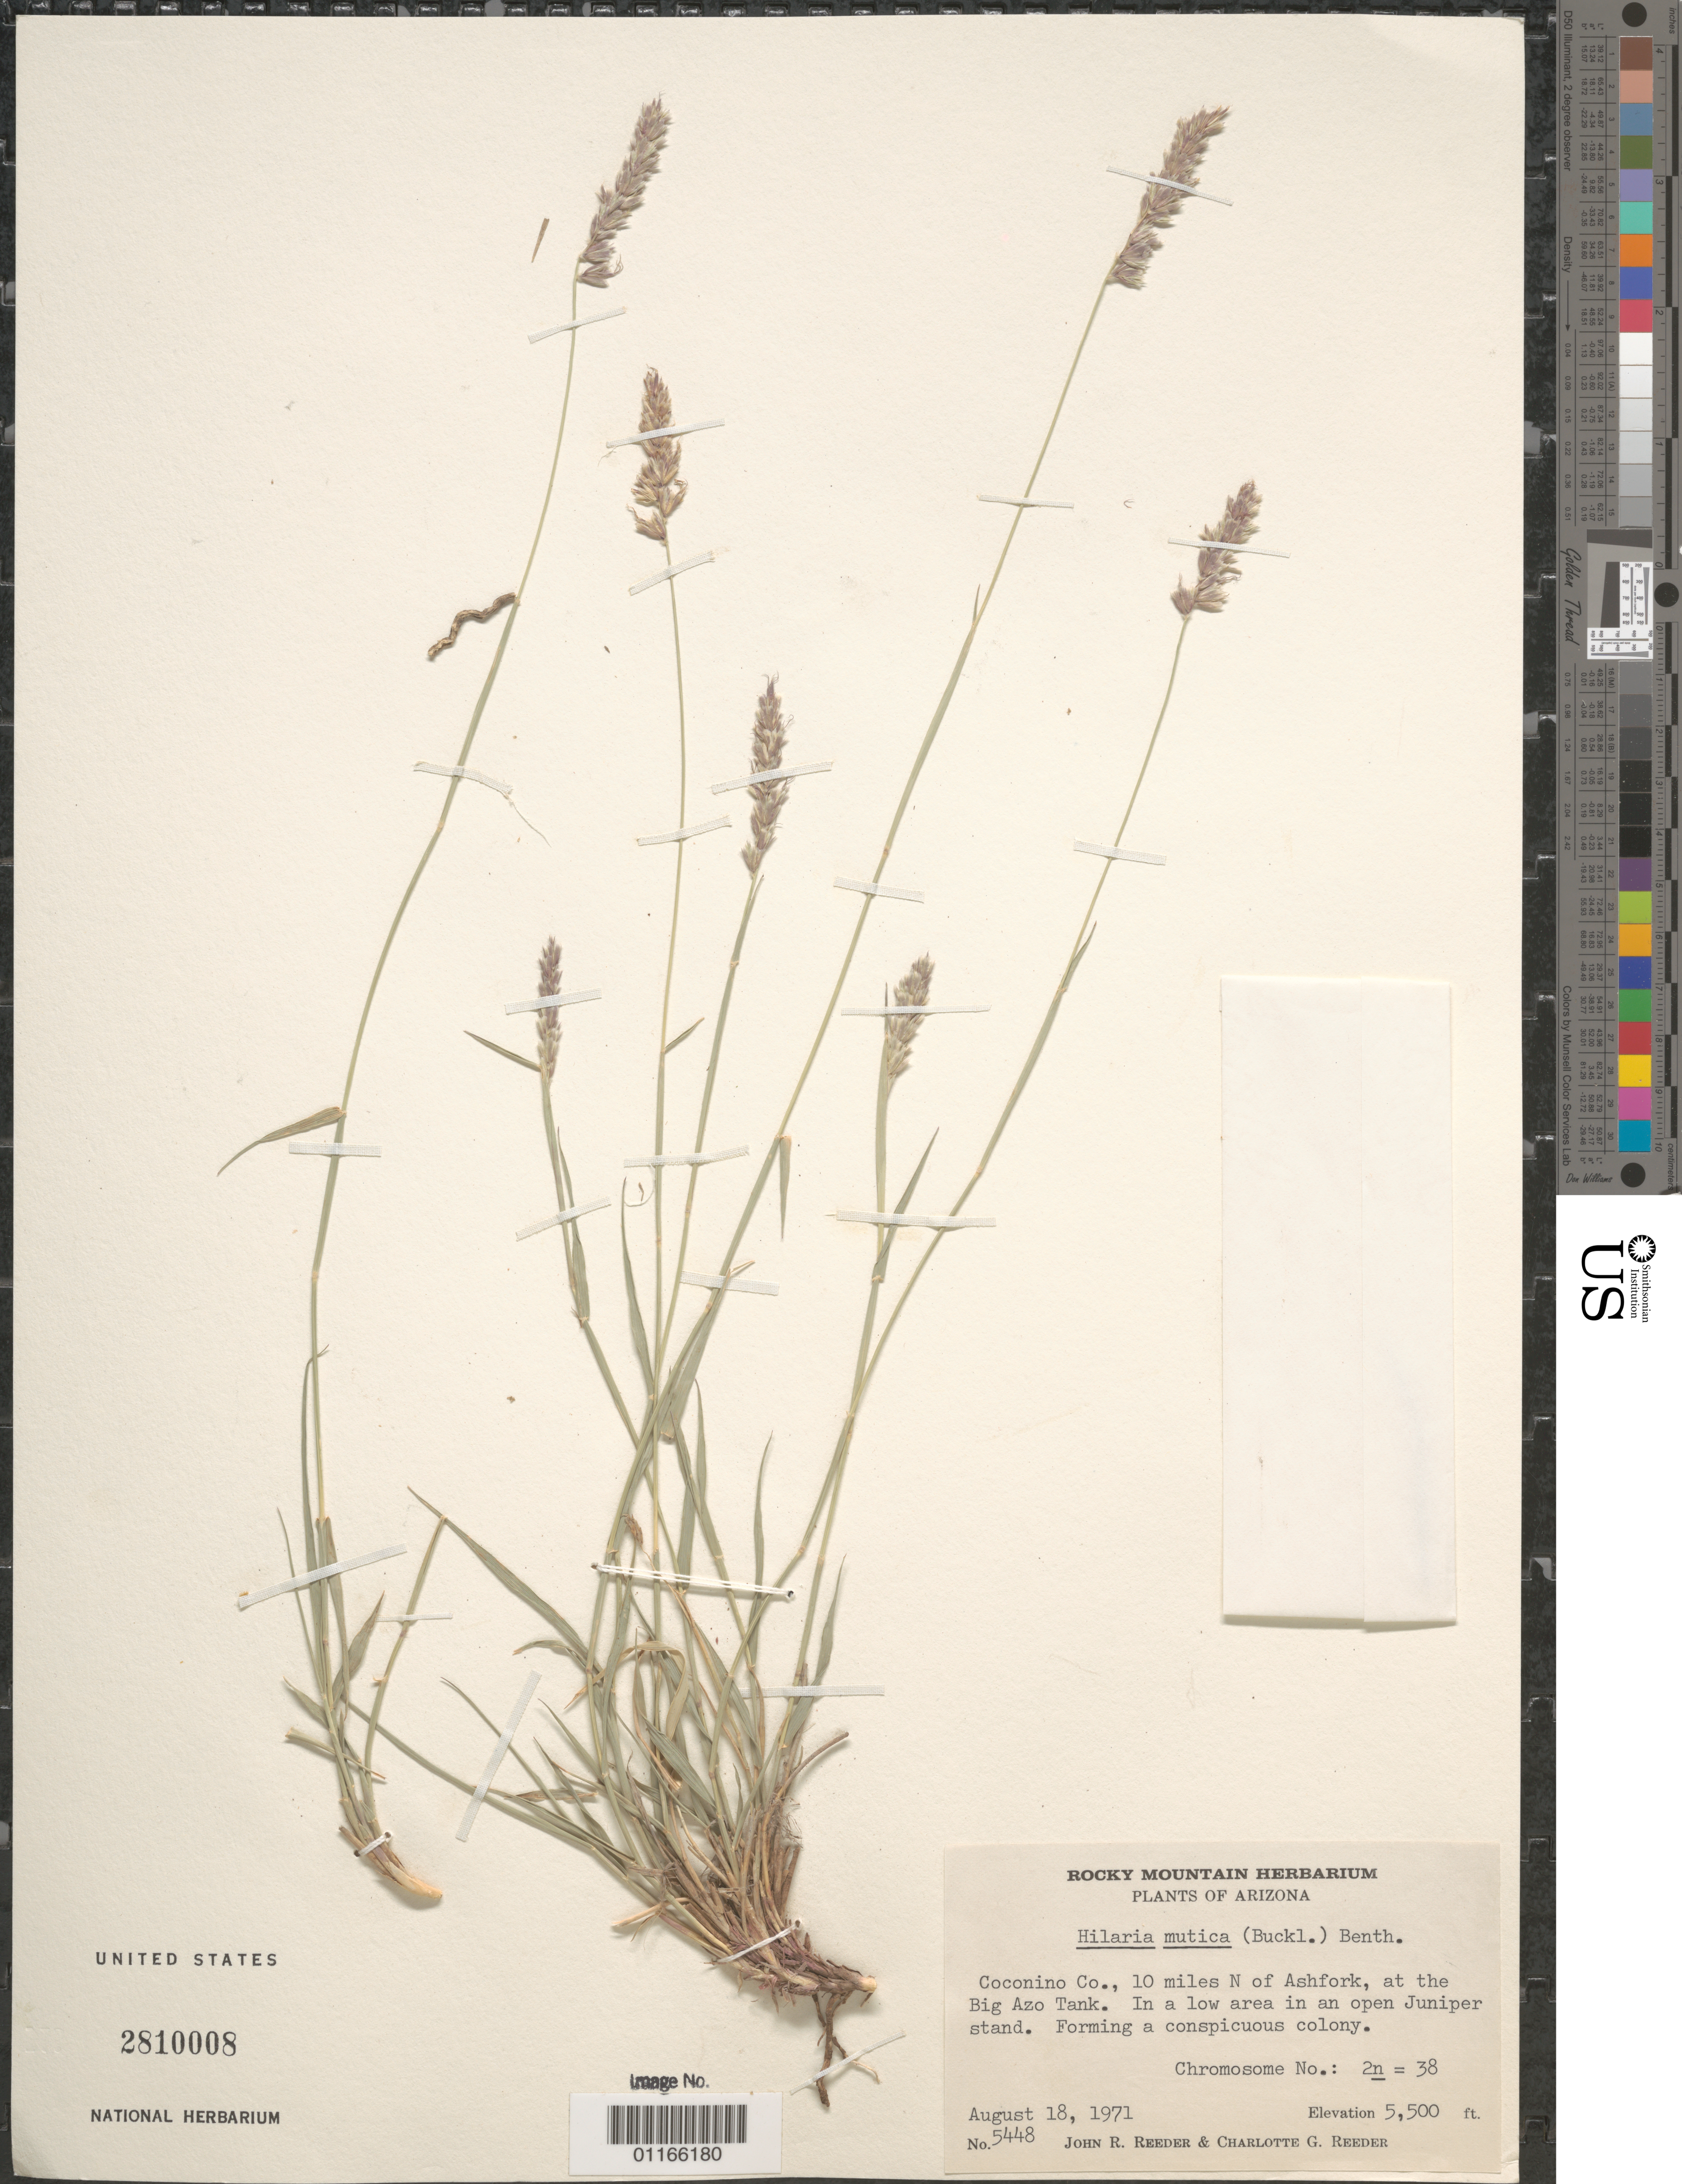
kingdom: Plantae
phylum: Tracheophyta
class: Liliopsida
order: Poales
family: Poaceae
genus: Hilaria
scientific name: Hilaria mutica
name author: (Buckley) Benth.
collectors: J. R. Reeder & C. G. Reeder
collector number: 5448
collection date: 1971-08-18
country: United States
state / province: Arizona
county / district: Coconino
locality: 10 miles N of Ashfork, at the Big Azo Tank.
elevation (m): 1676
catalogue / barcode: US 2810008